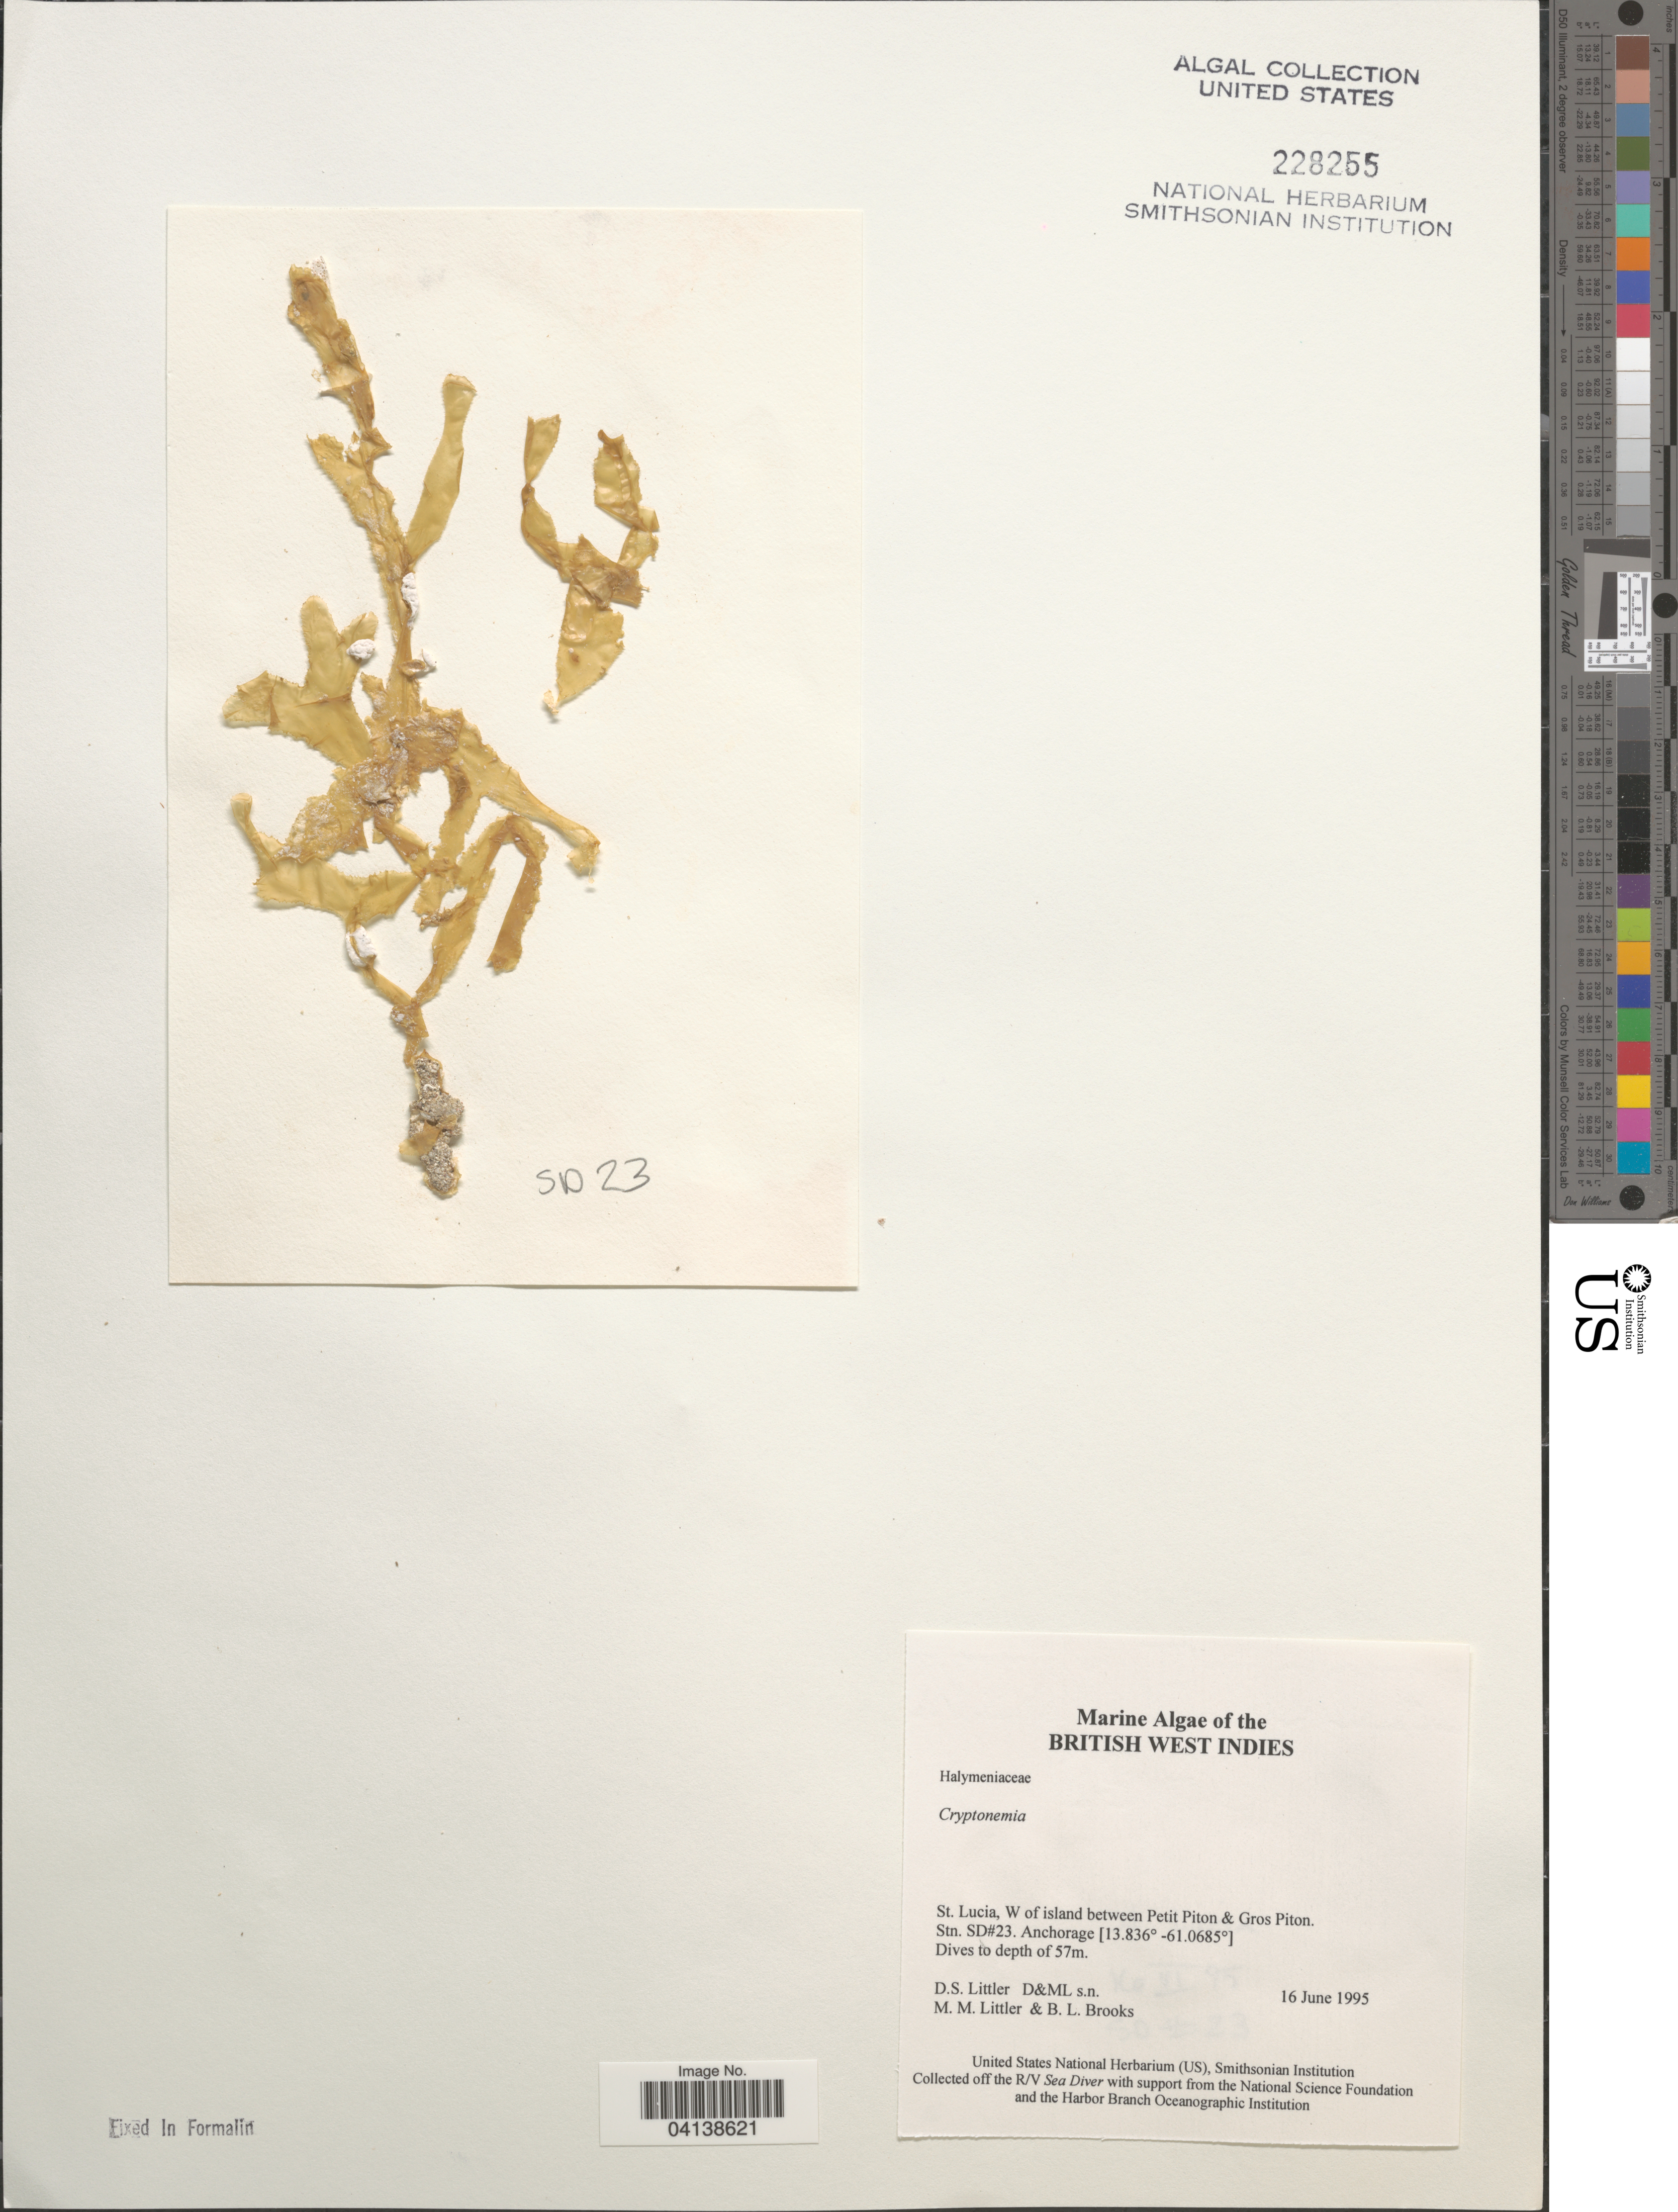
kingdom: Plantae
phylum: Rhodophyta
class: Florideophyceae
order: Halymeniales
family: Halymeniaceae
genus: Cryptonemia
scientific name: Cryptonemia sp.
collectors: D. S. Littler & B. Brooks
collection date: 1995-06-16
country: St. Lucia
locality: British West Indies. W of island between Petit Piton & Gros Piton. Stn. SD#23.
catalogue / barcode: US 228255